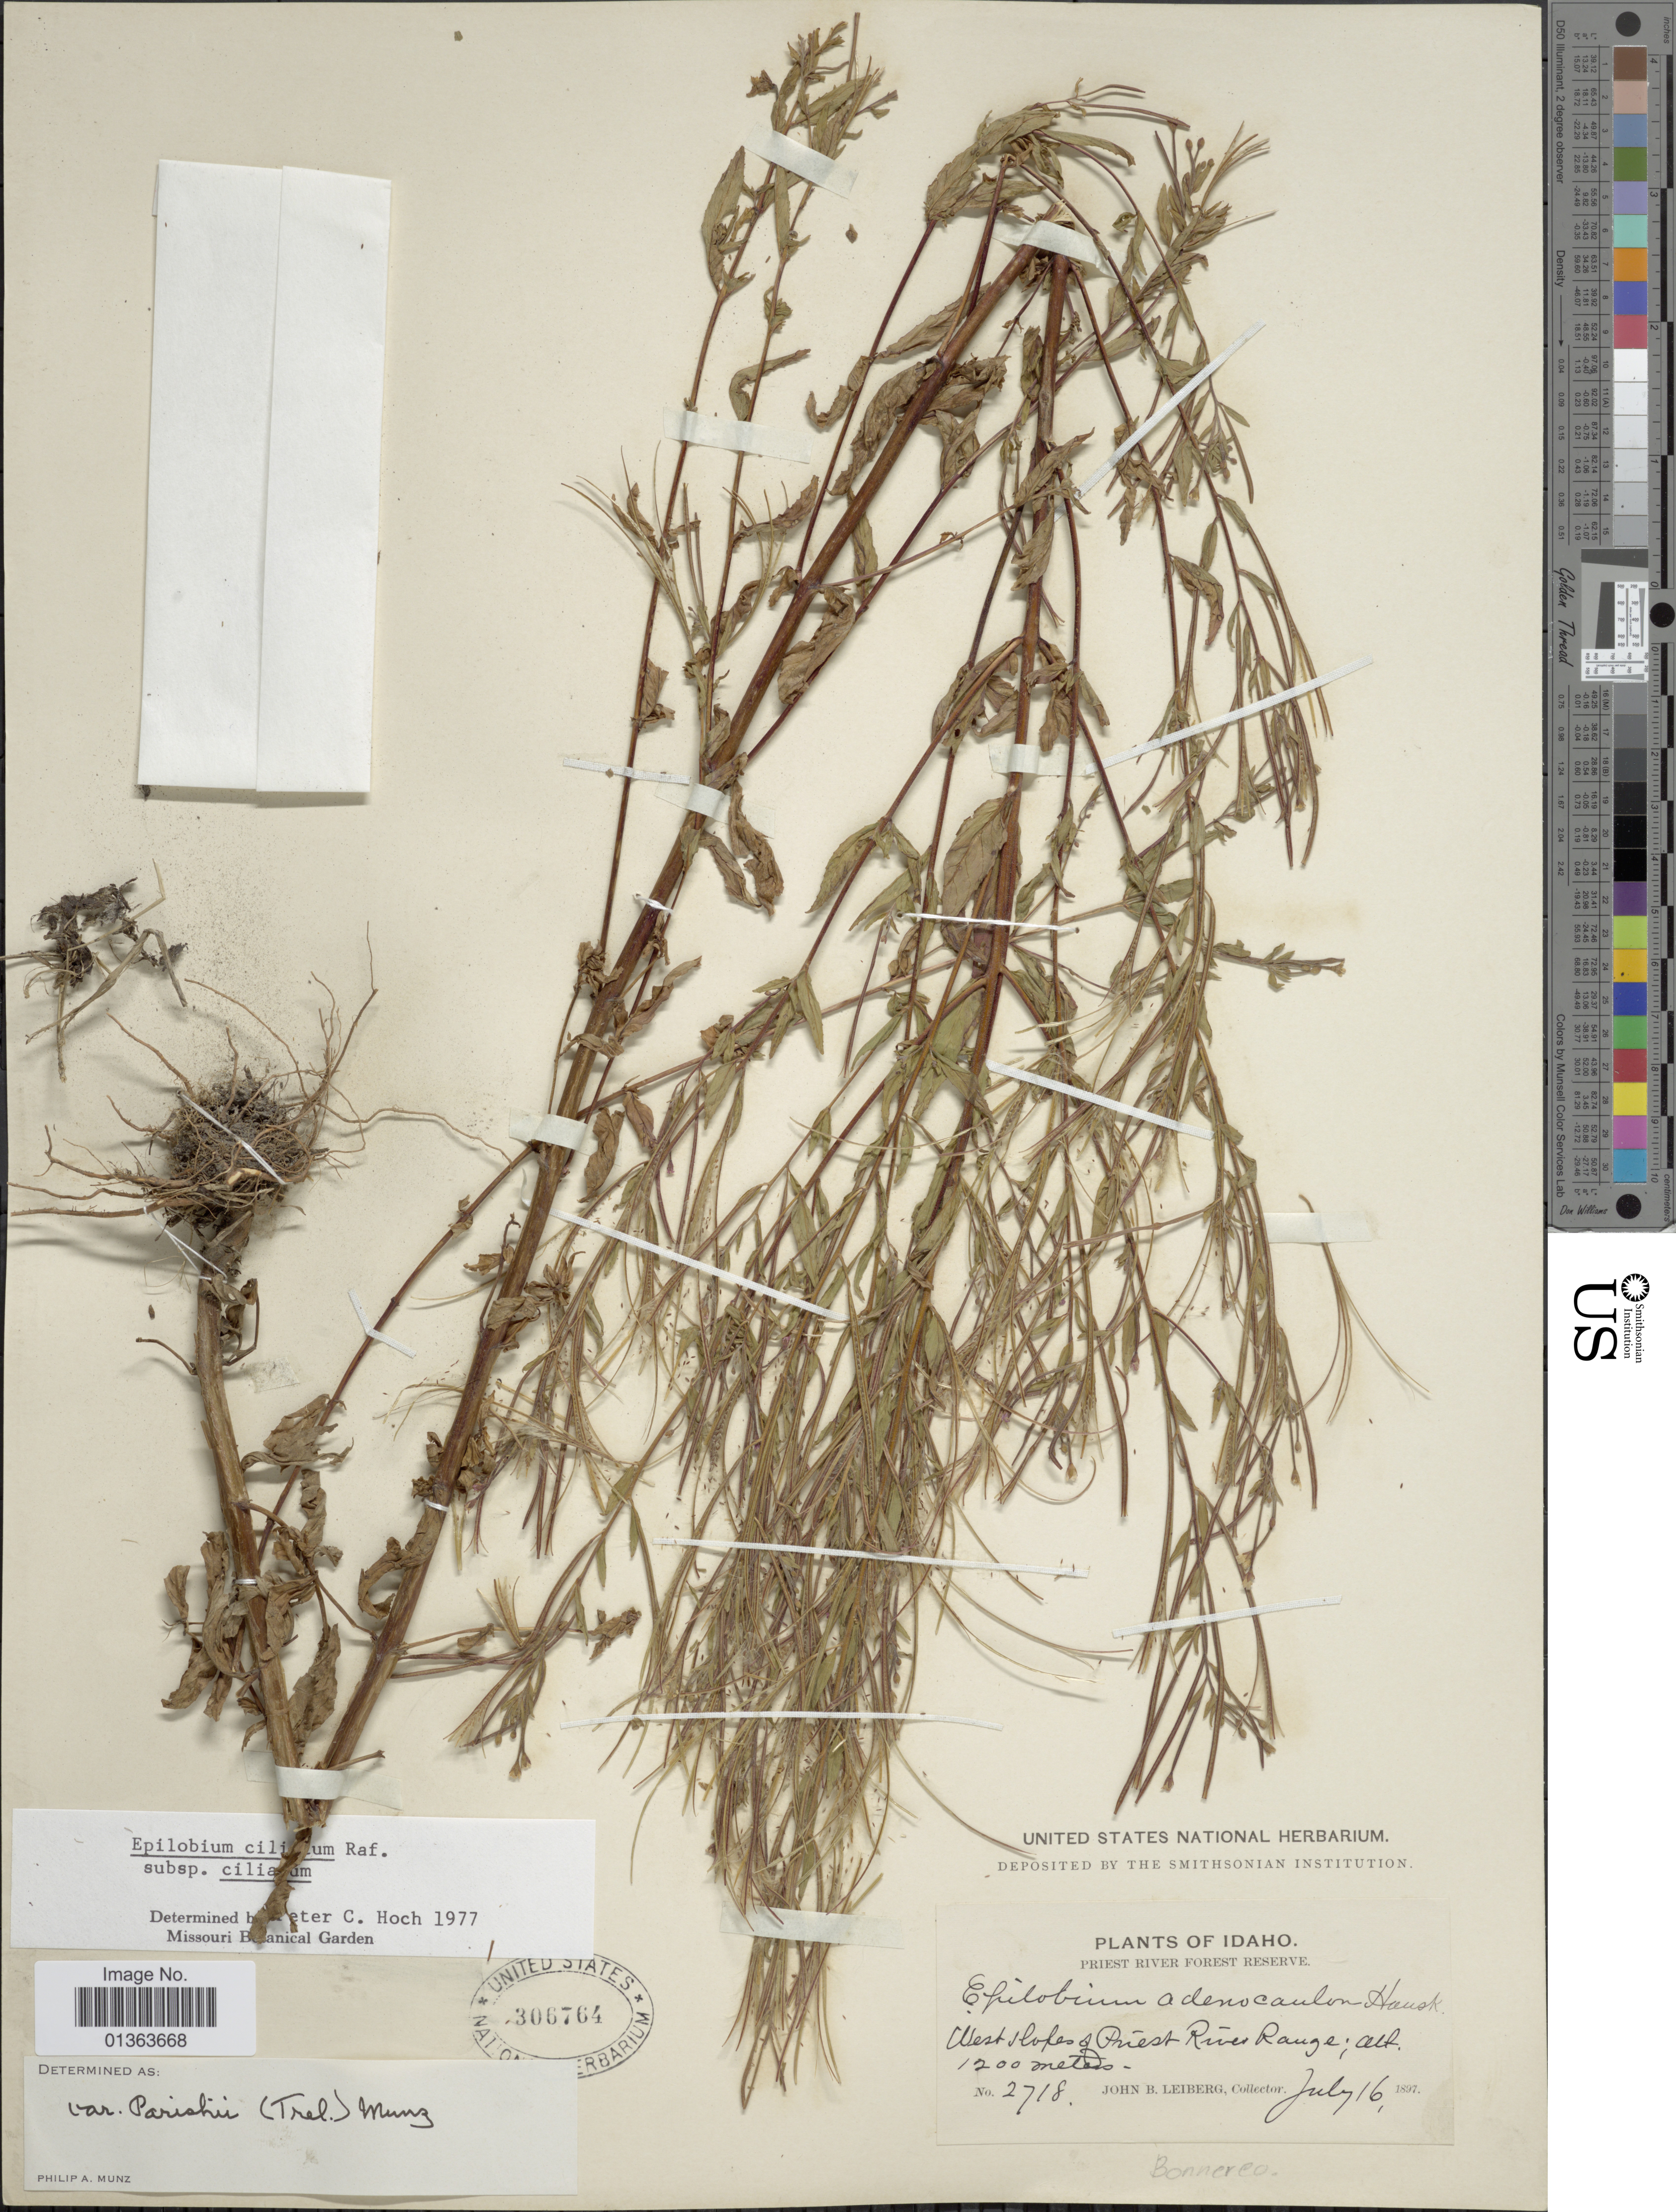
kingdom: Plantae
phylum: Tracheophyta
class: Magnoliopsida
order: Myrtales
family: Onagraceae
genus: Epilobium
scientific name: Epilobium ciliatum subsp. ciliatum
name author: Raf.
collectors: J. B. Leiberg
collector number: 2718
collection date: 1897-07-16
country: United States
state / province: Idaho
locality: West slopes of Priest River Range.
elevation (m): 1200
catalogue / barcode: US 306764